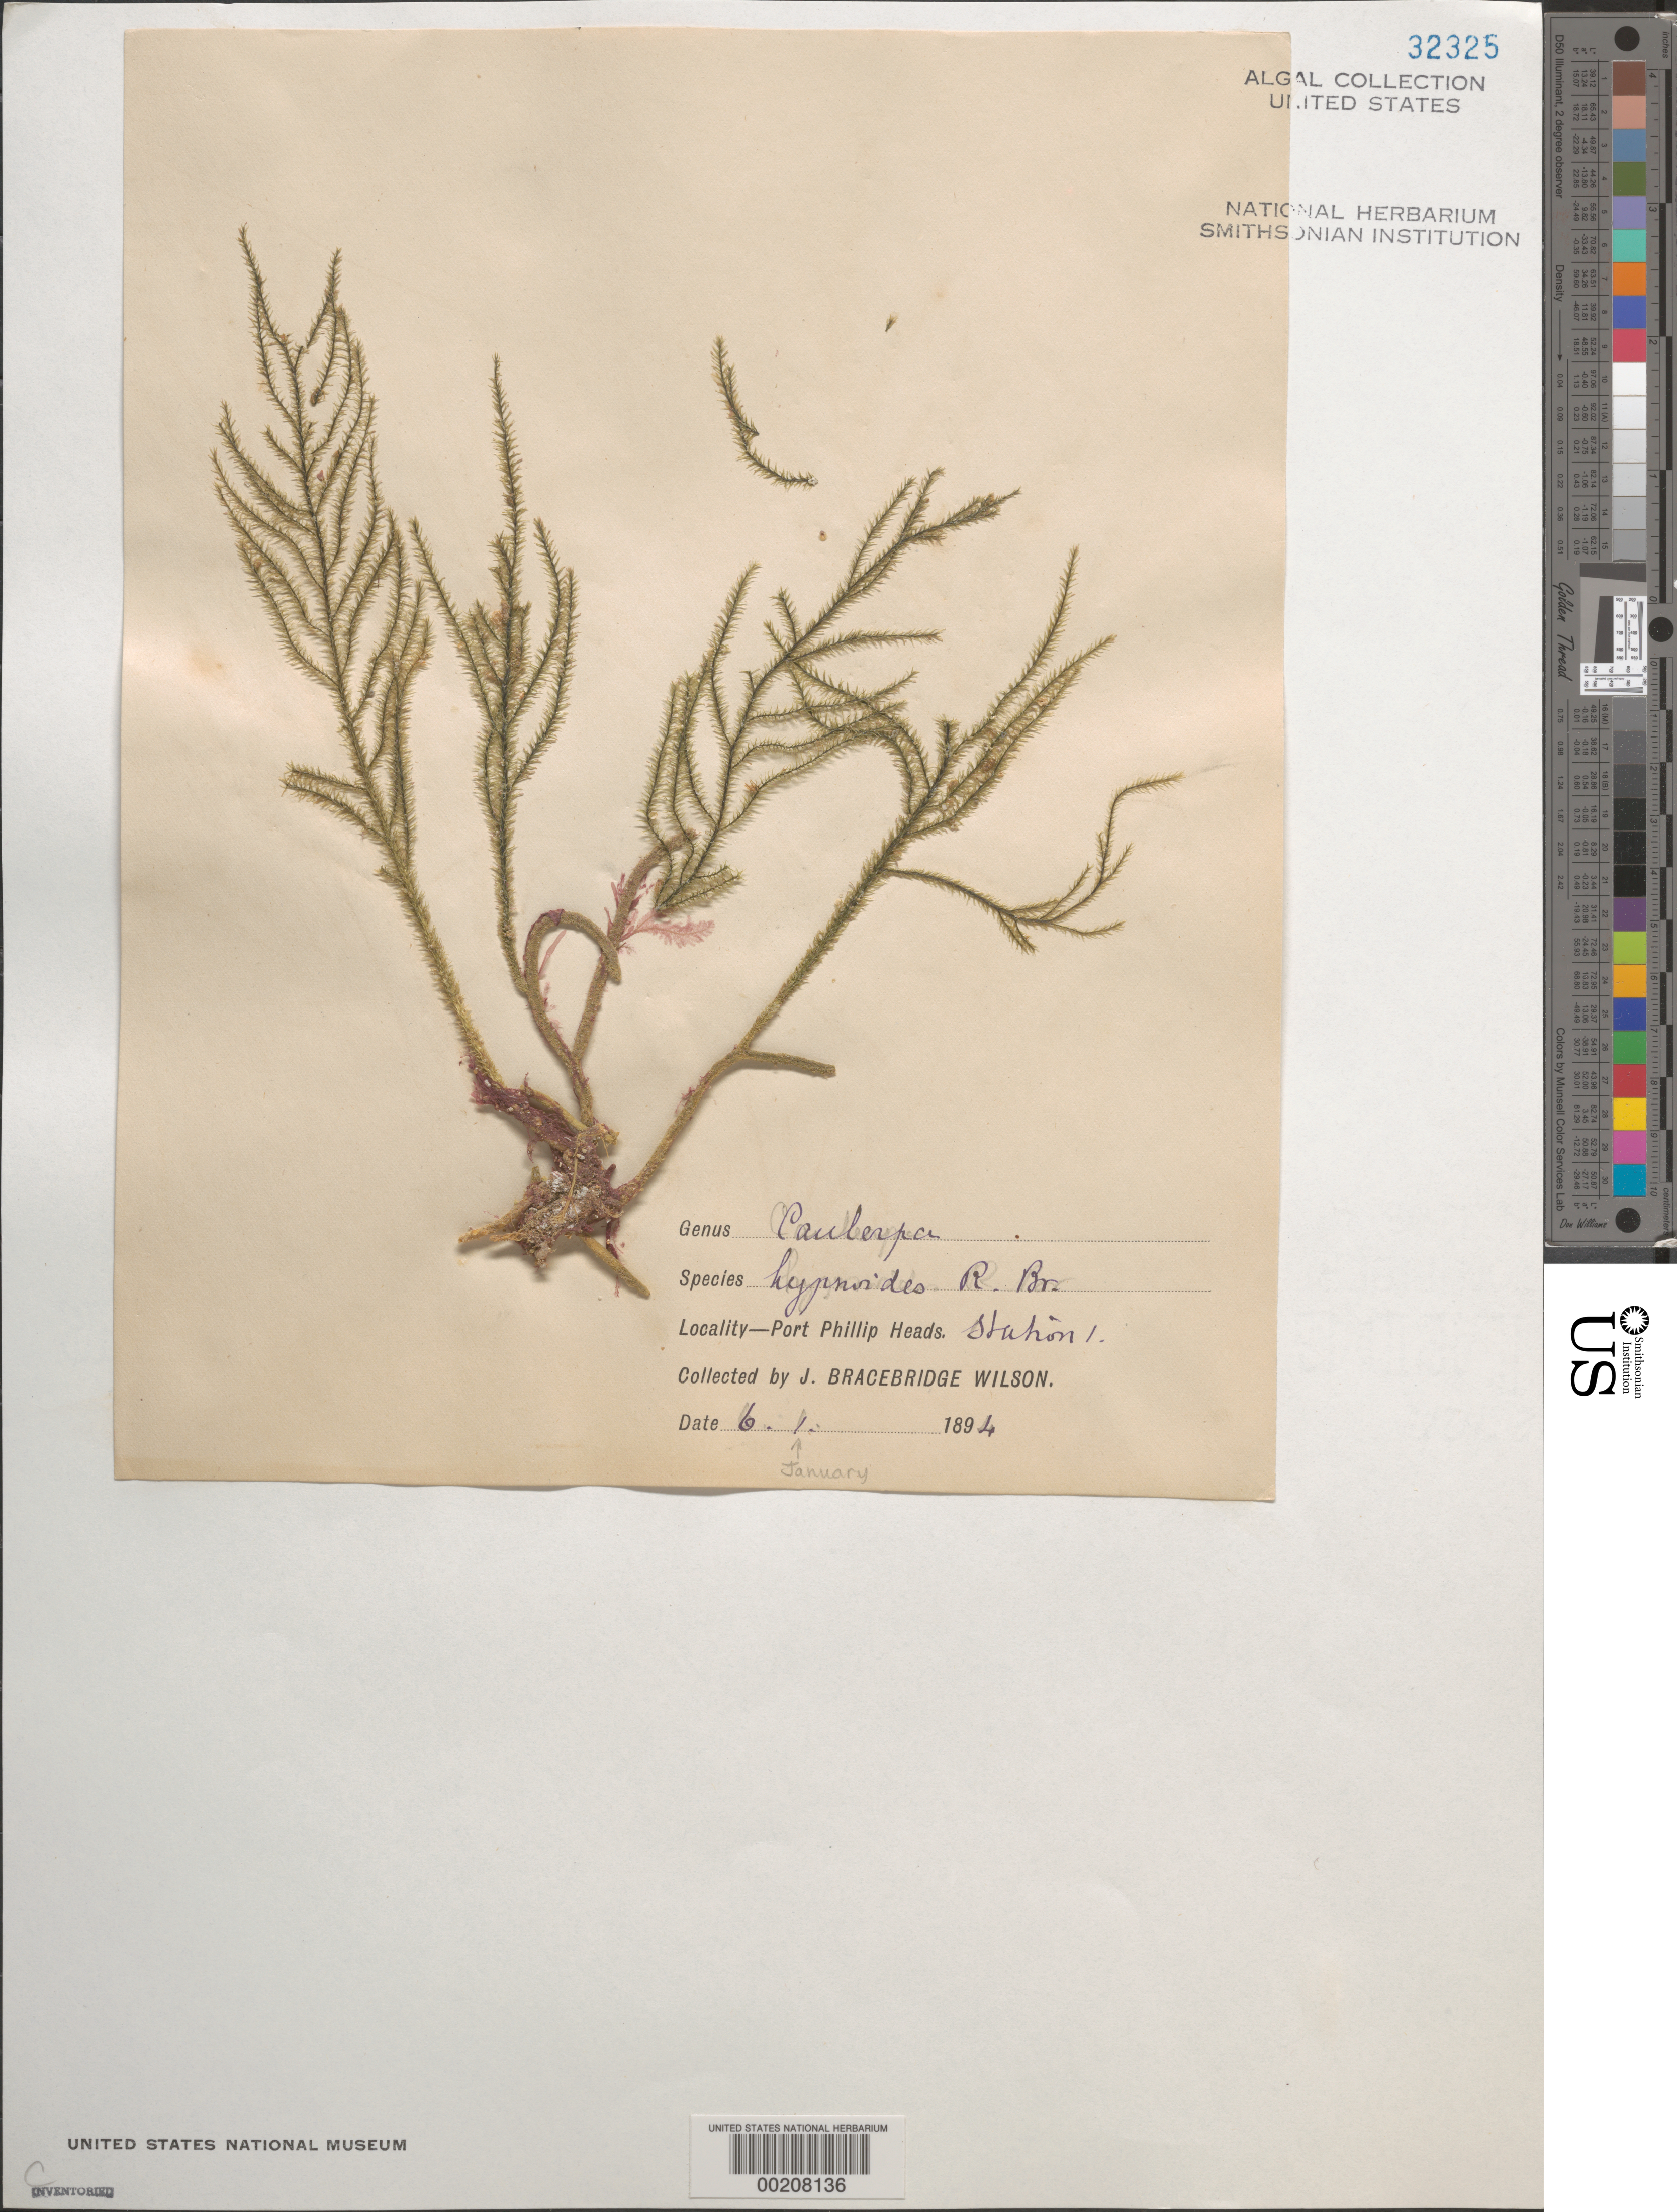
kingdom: Plantae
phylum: Chlorophyta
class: Ulvophyceae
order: Bryopsidales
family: Caulerpaceae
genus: Caulerpa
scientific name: Caulerpa flexilis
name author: J.V.Lamouroux ex C. Agardh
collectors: J. B. Wilson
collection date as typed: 06 Jan 1894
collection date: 1894-01-06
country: Australia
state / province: Victoria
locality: Port Phillip Heads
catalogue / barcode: US 32325